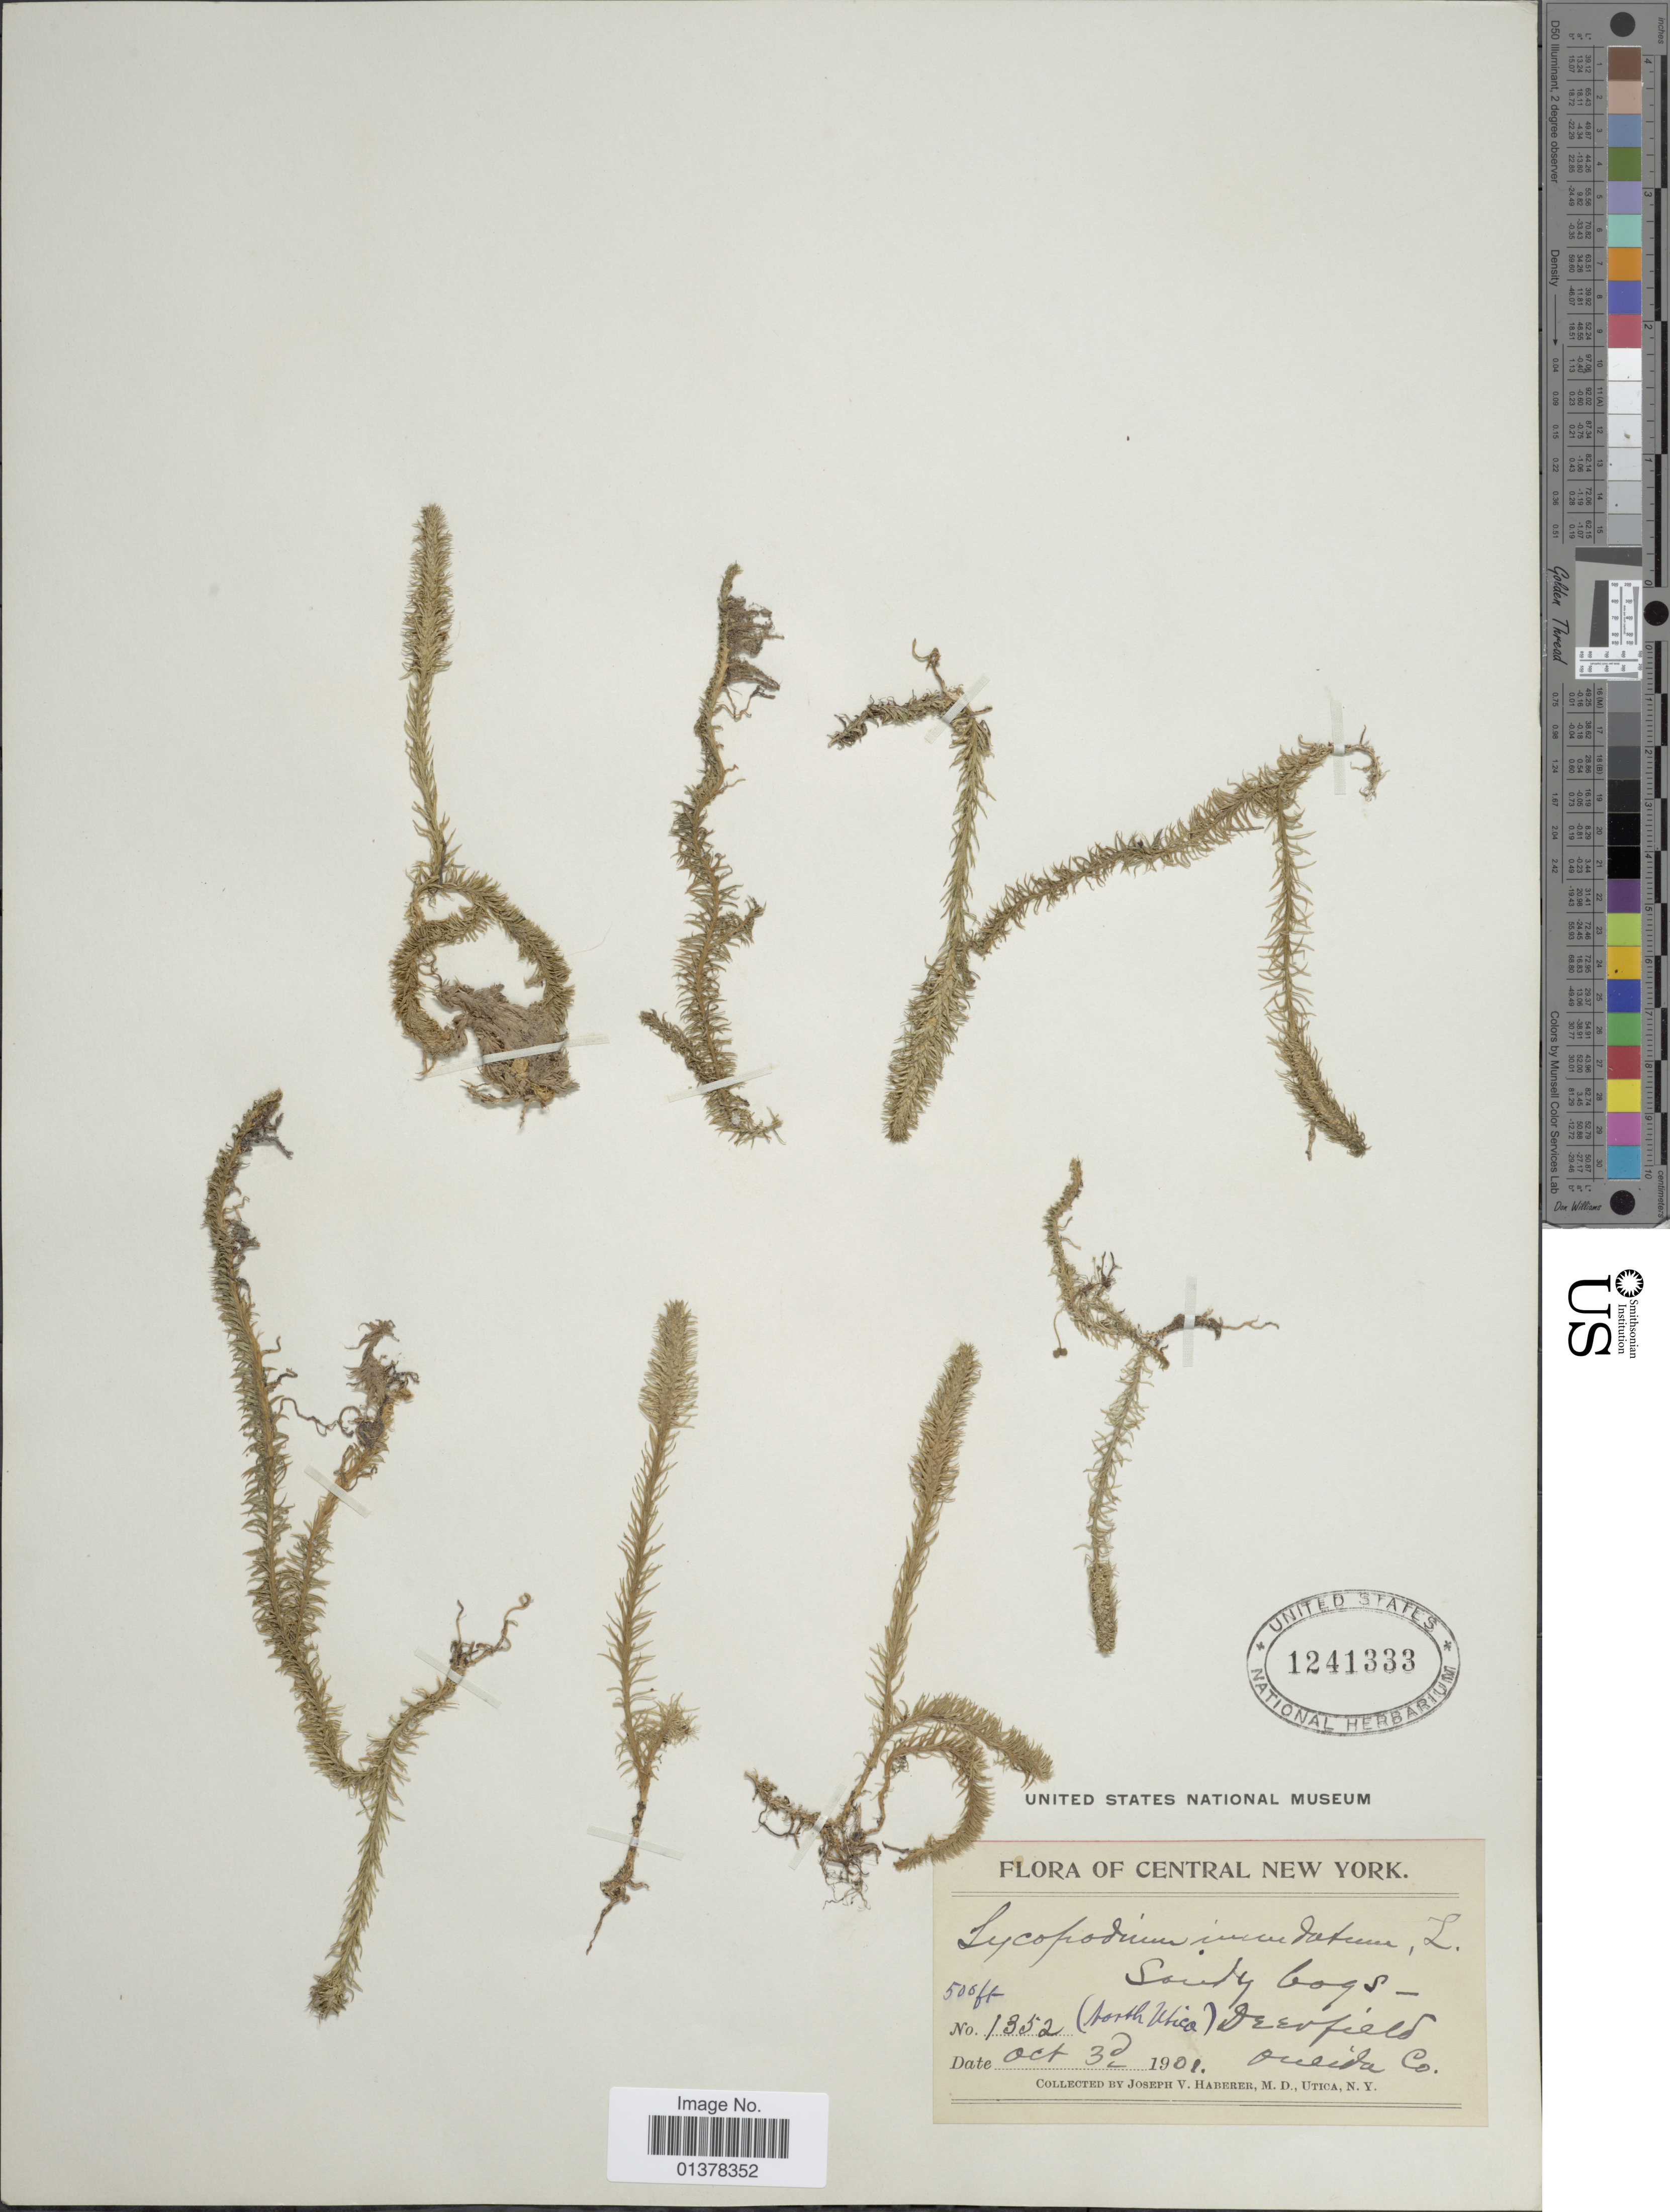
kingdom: Plantae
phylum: Tracheophyta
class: Lycopodiopsida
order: Lycopodiales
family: Lycopodiaceae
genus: Lycopodiella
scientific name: Lycopodiella inundata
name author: (L.) Holub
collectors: J. Harberer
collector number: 1352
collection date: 1901-10-03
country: United States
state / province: New York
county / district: Oneida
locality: Central New York, Sandy bogs, North Utica, Deerfield, Oneida Co.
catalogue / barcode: US 1241333